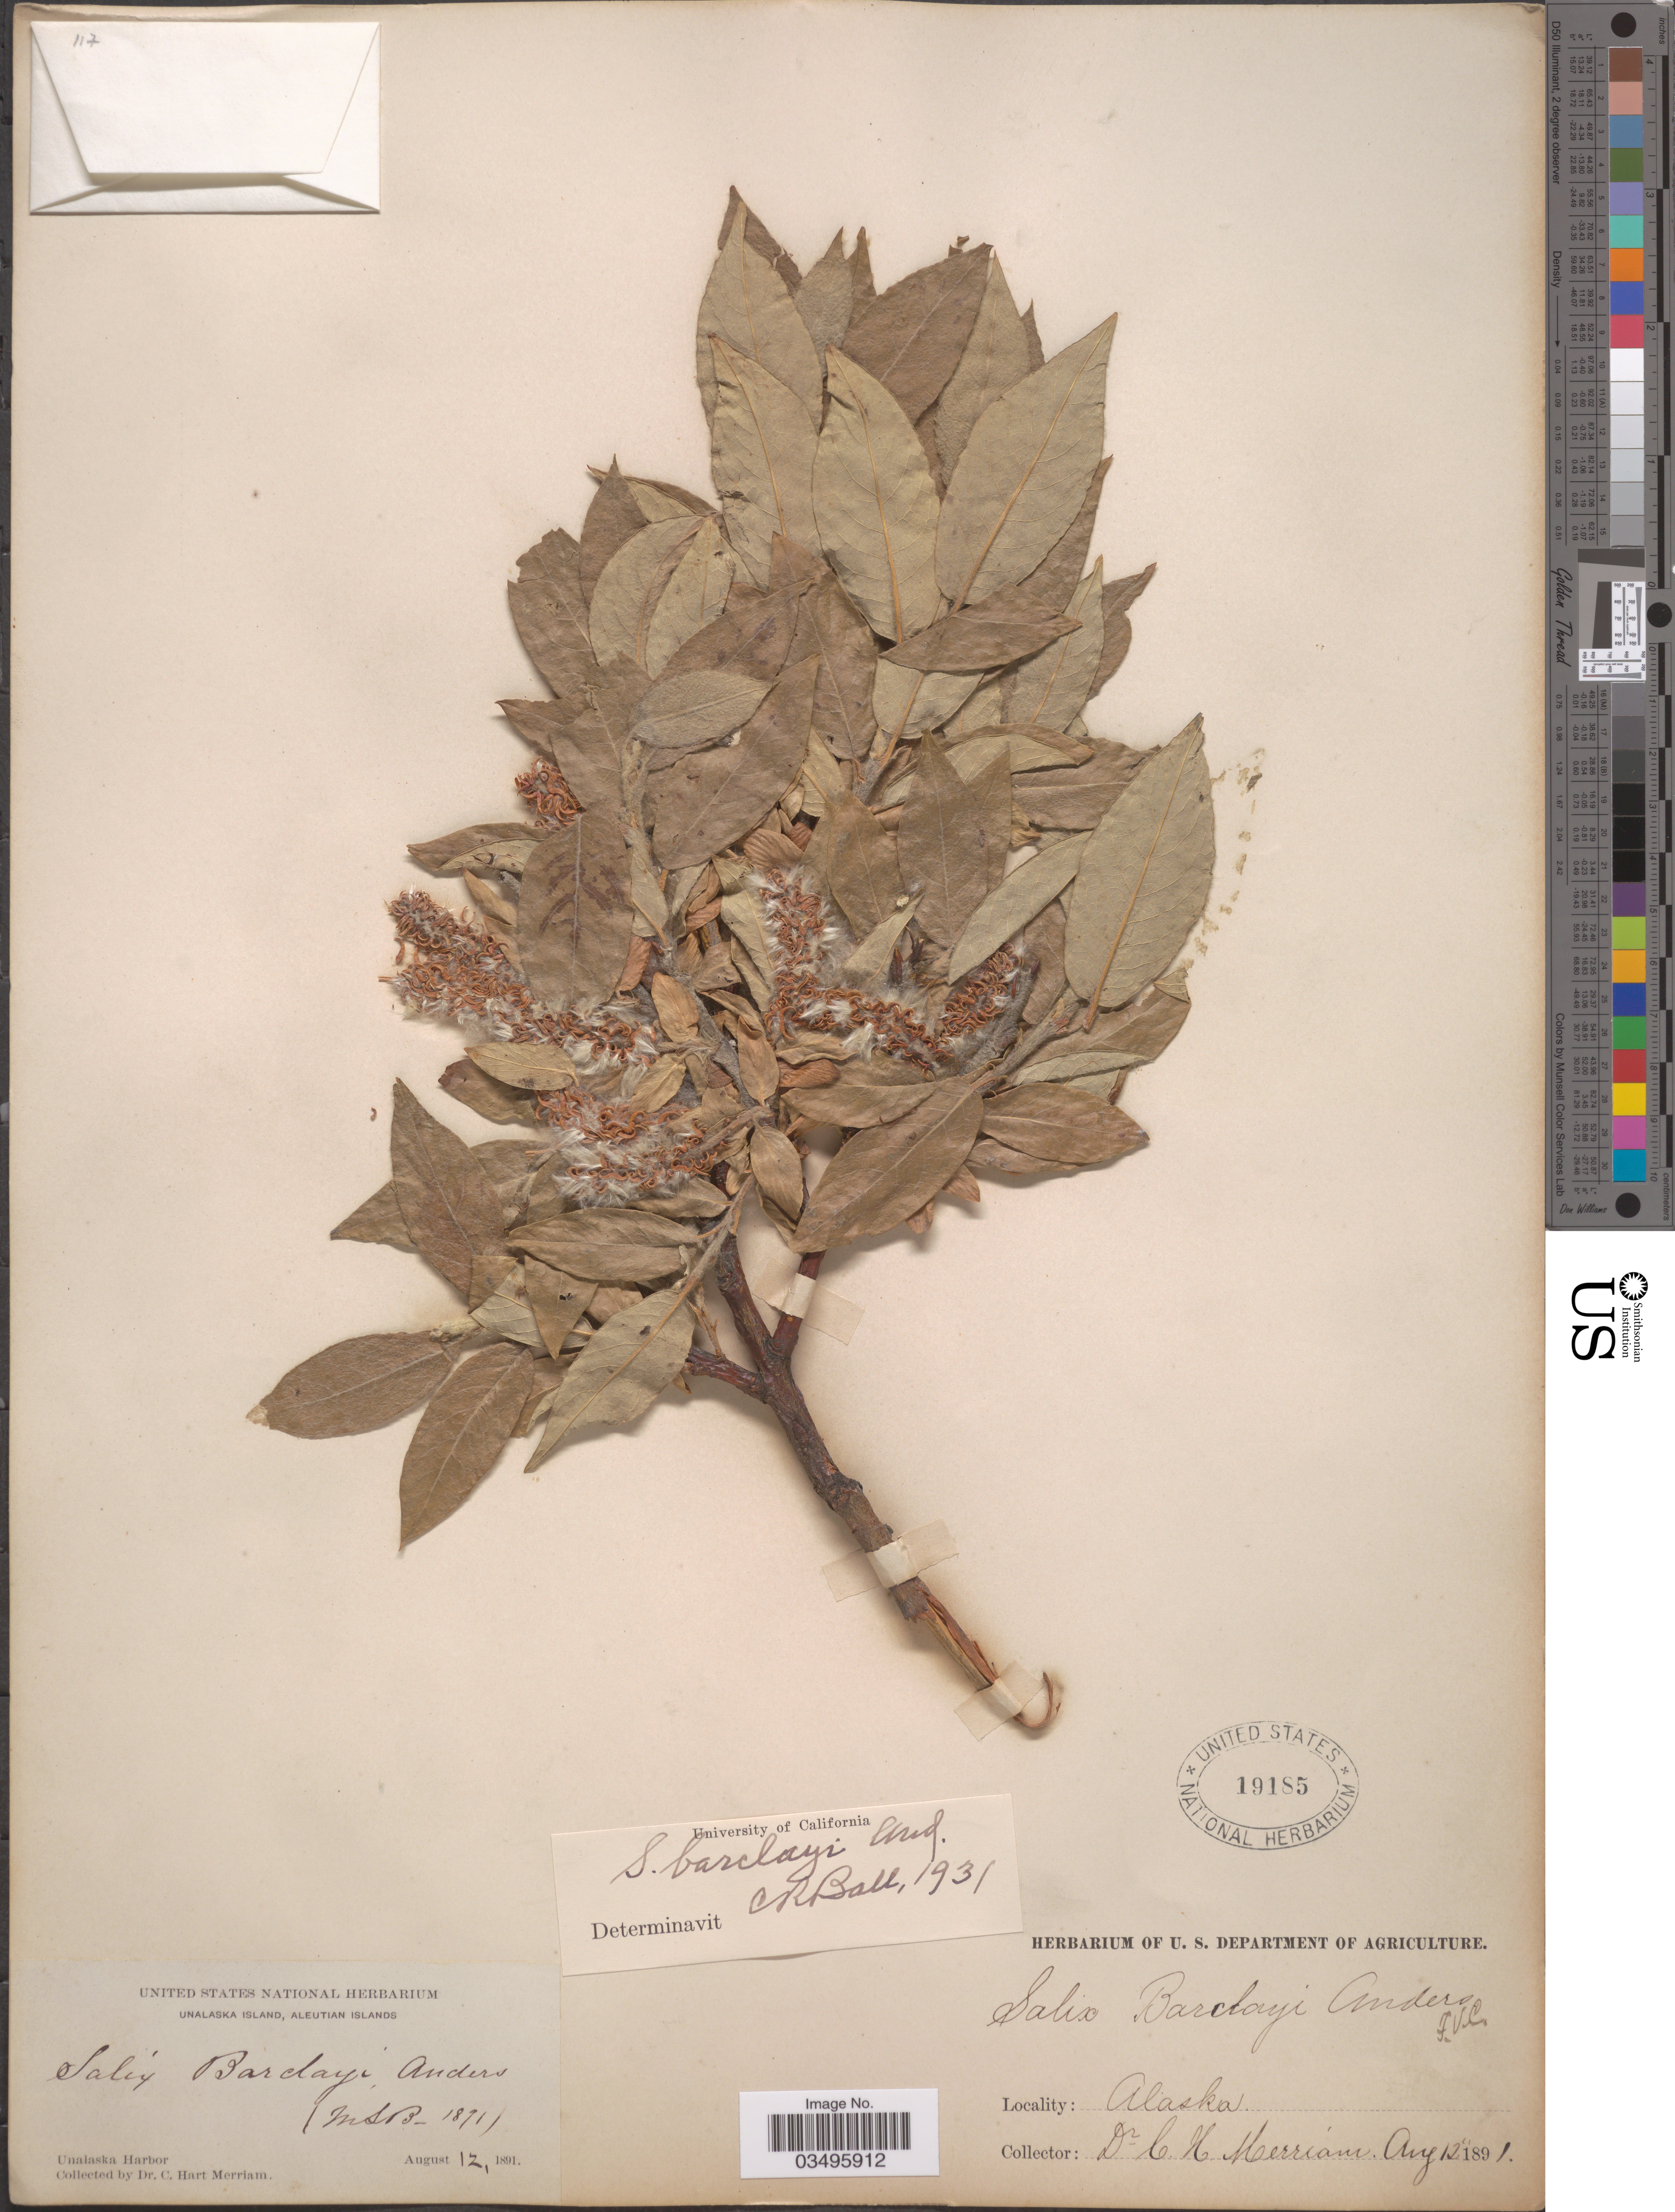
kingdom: Plantae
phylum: Tracheophyta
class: Magnoliopsida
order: Malpighiales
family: Salicaceae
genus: Salix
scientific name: Salix barclayi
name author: Andersson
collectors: C. Merriam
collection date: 1891-08-12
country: United States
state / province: Alaska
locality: Unalaska Island, Aleutian Islands. Unalaska Harbor.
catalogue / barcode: US 19185